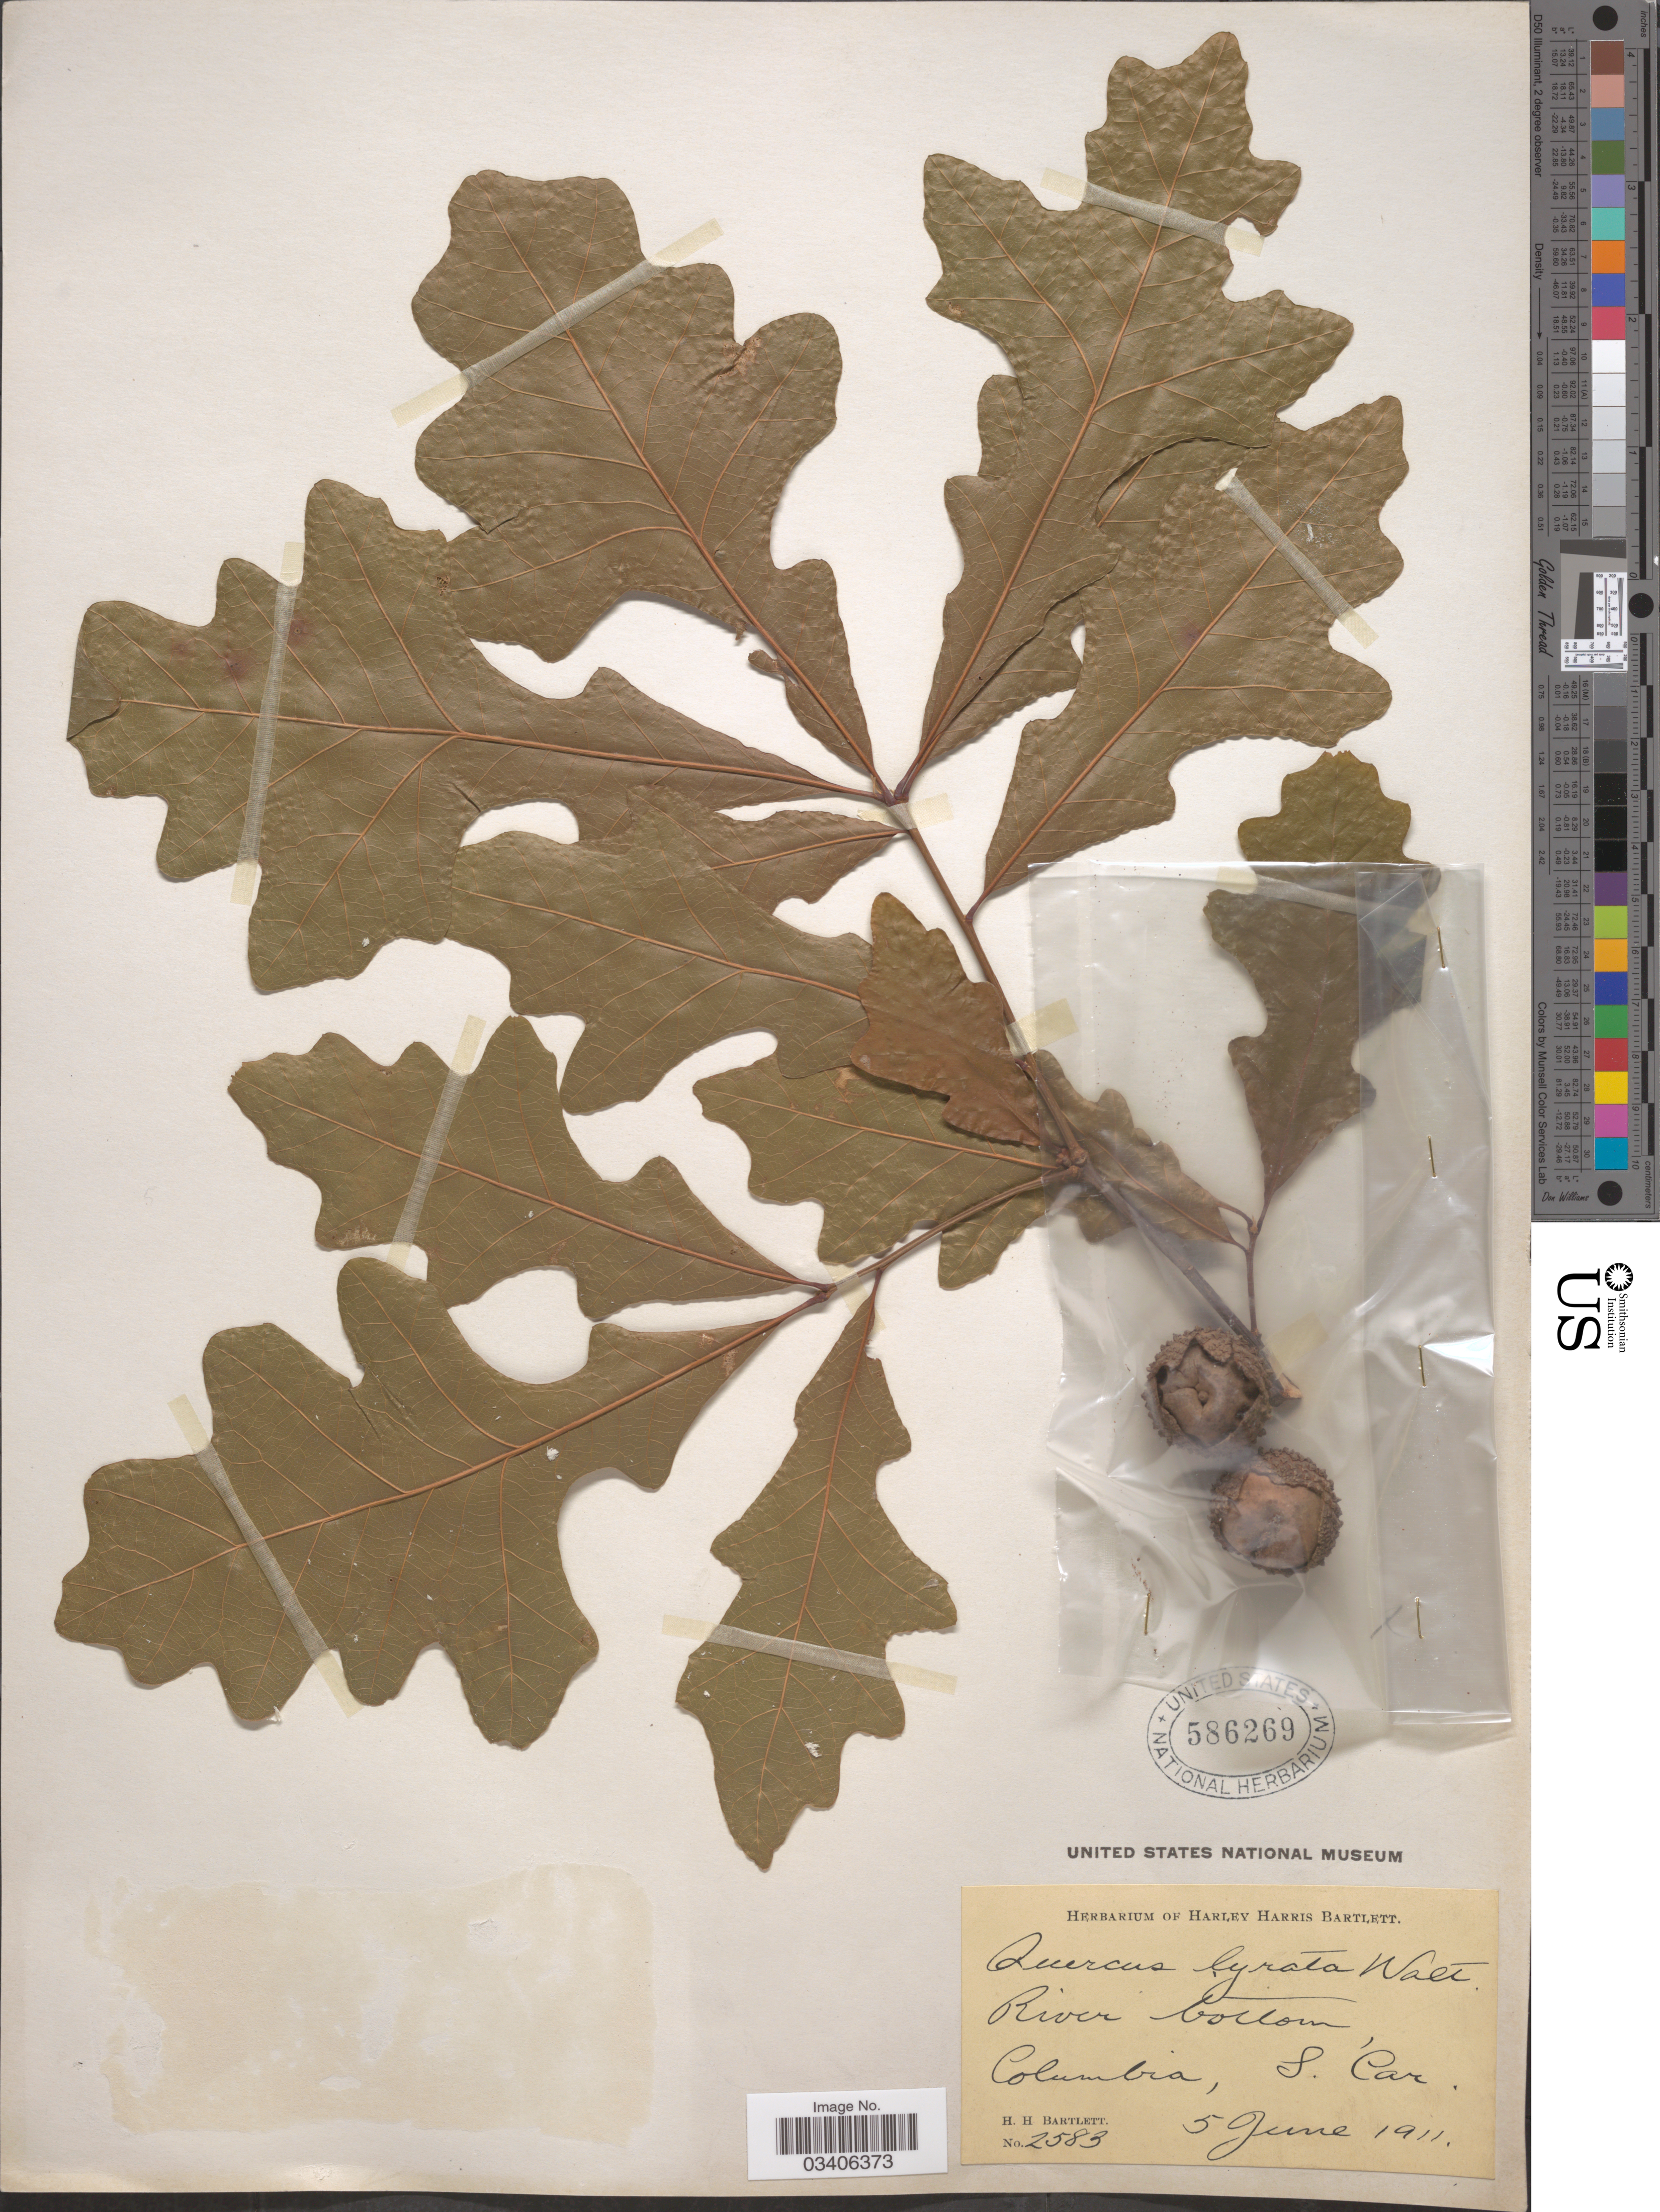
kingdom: Plantae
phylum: Tracheophyta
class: Magnoliopsida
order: Fagales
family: Fagaceae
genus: Quercus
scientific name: Quercus lyrata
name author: Walter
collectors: H. H. Bartlett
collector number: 2583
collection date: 1911-06-05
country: United States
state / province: South Carolina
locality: River bottom, Columbia.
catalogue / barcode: US 586269